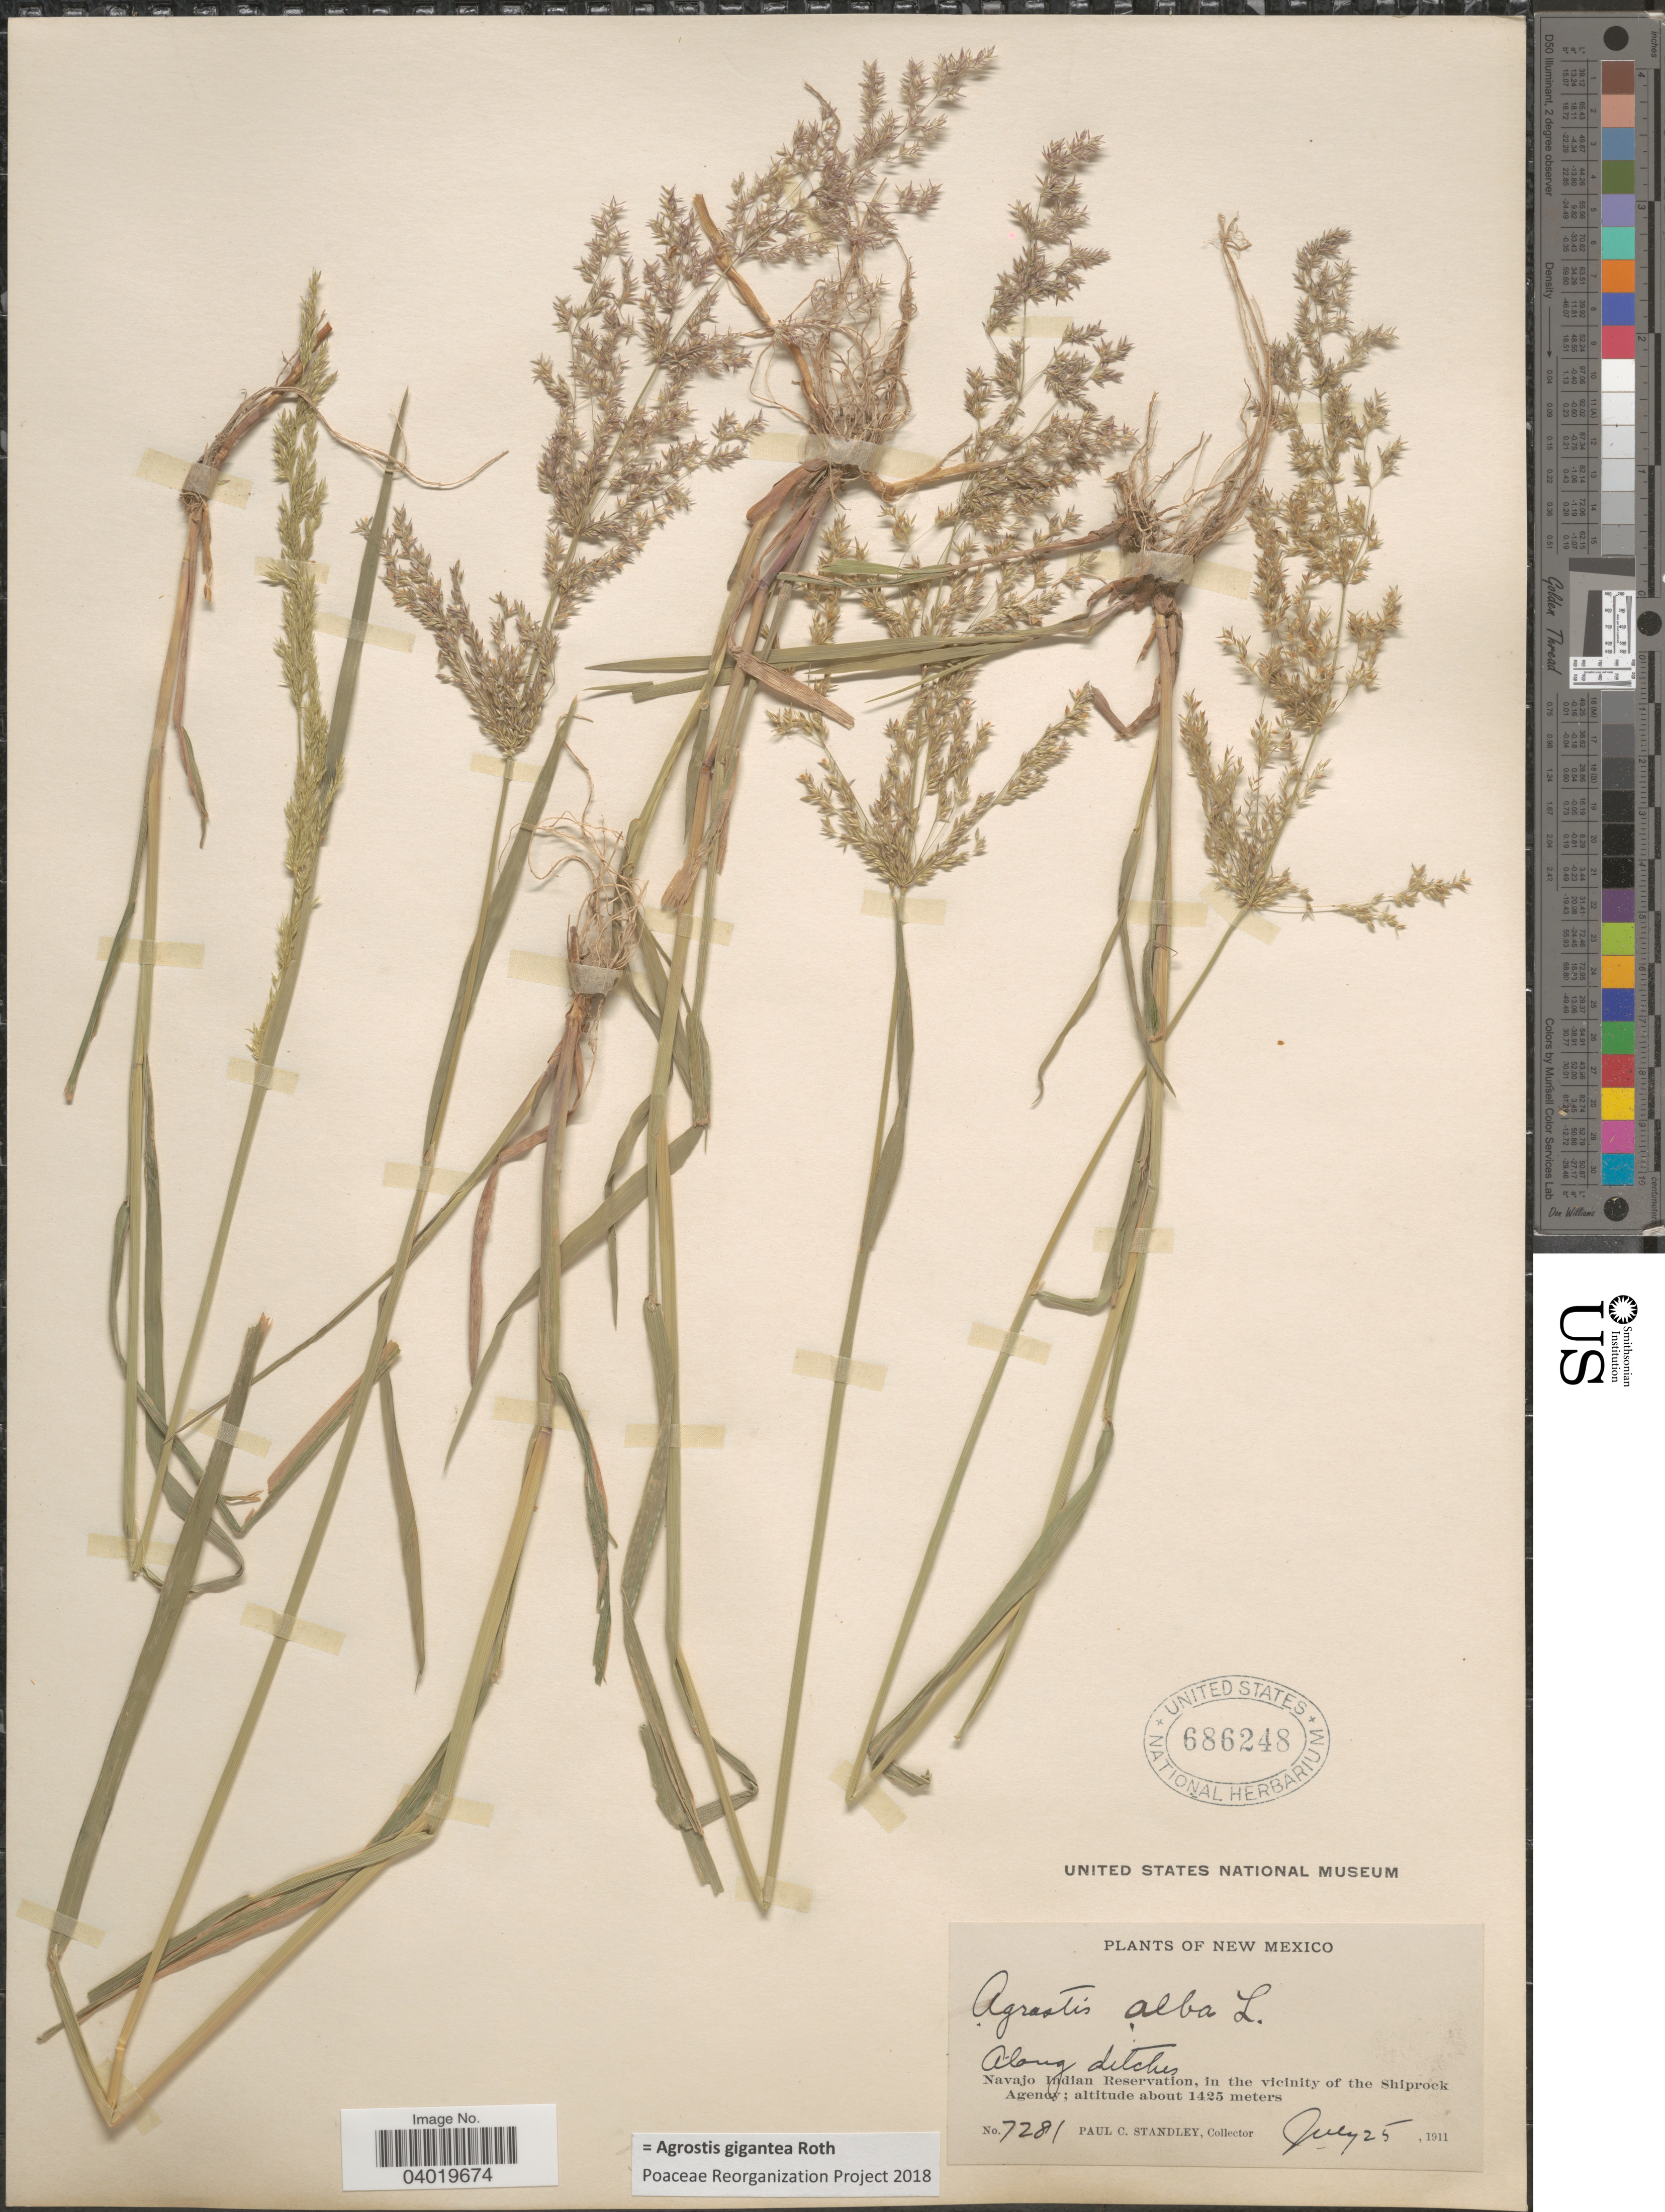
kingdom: Plantae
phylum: Tracheophyta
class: Liliopsida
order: Poales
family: Poaceae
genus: Agrostis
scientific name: Agrostis gigantea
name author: Roth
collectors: P. C. Standley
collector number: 7281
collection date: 1911-07-25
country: United States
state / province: New Mexico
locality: Navajo Indian Reservation, in the vicinity of the Shiprock Agency.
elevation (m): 1425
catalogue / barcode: US 686248